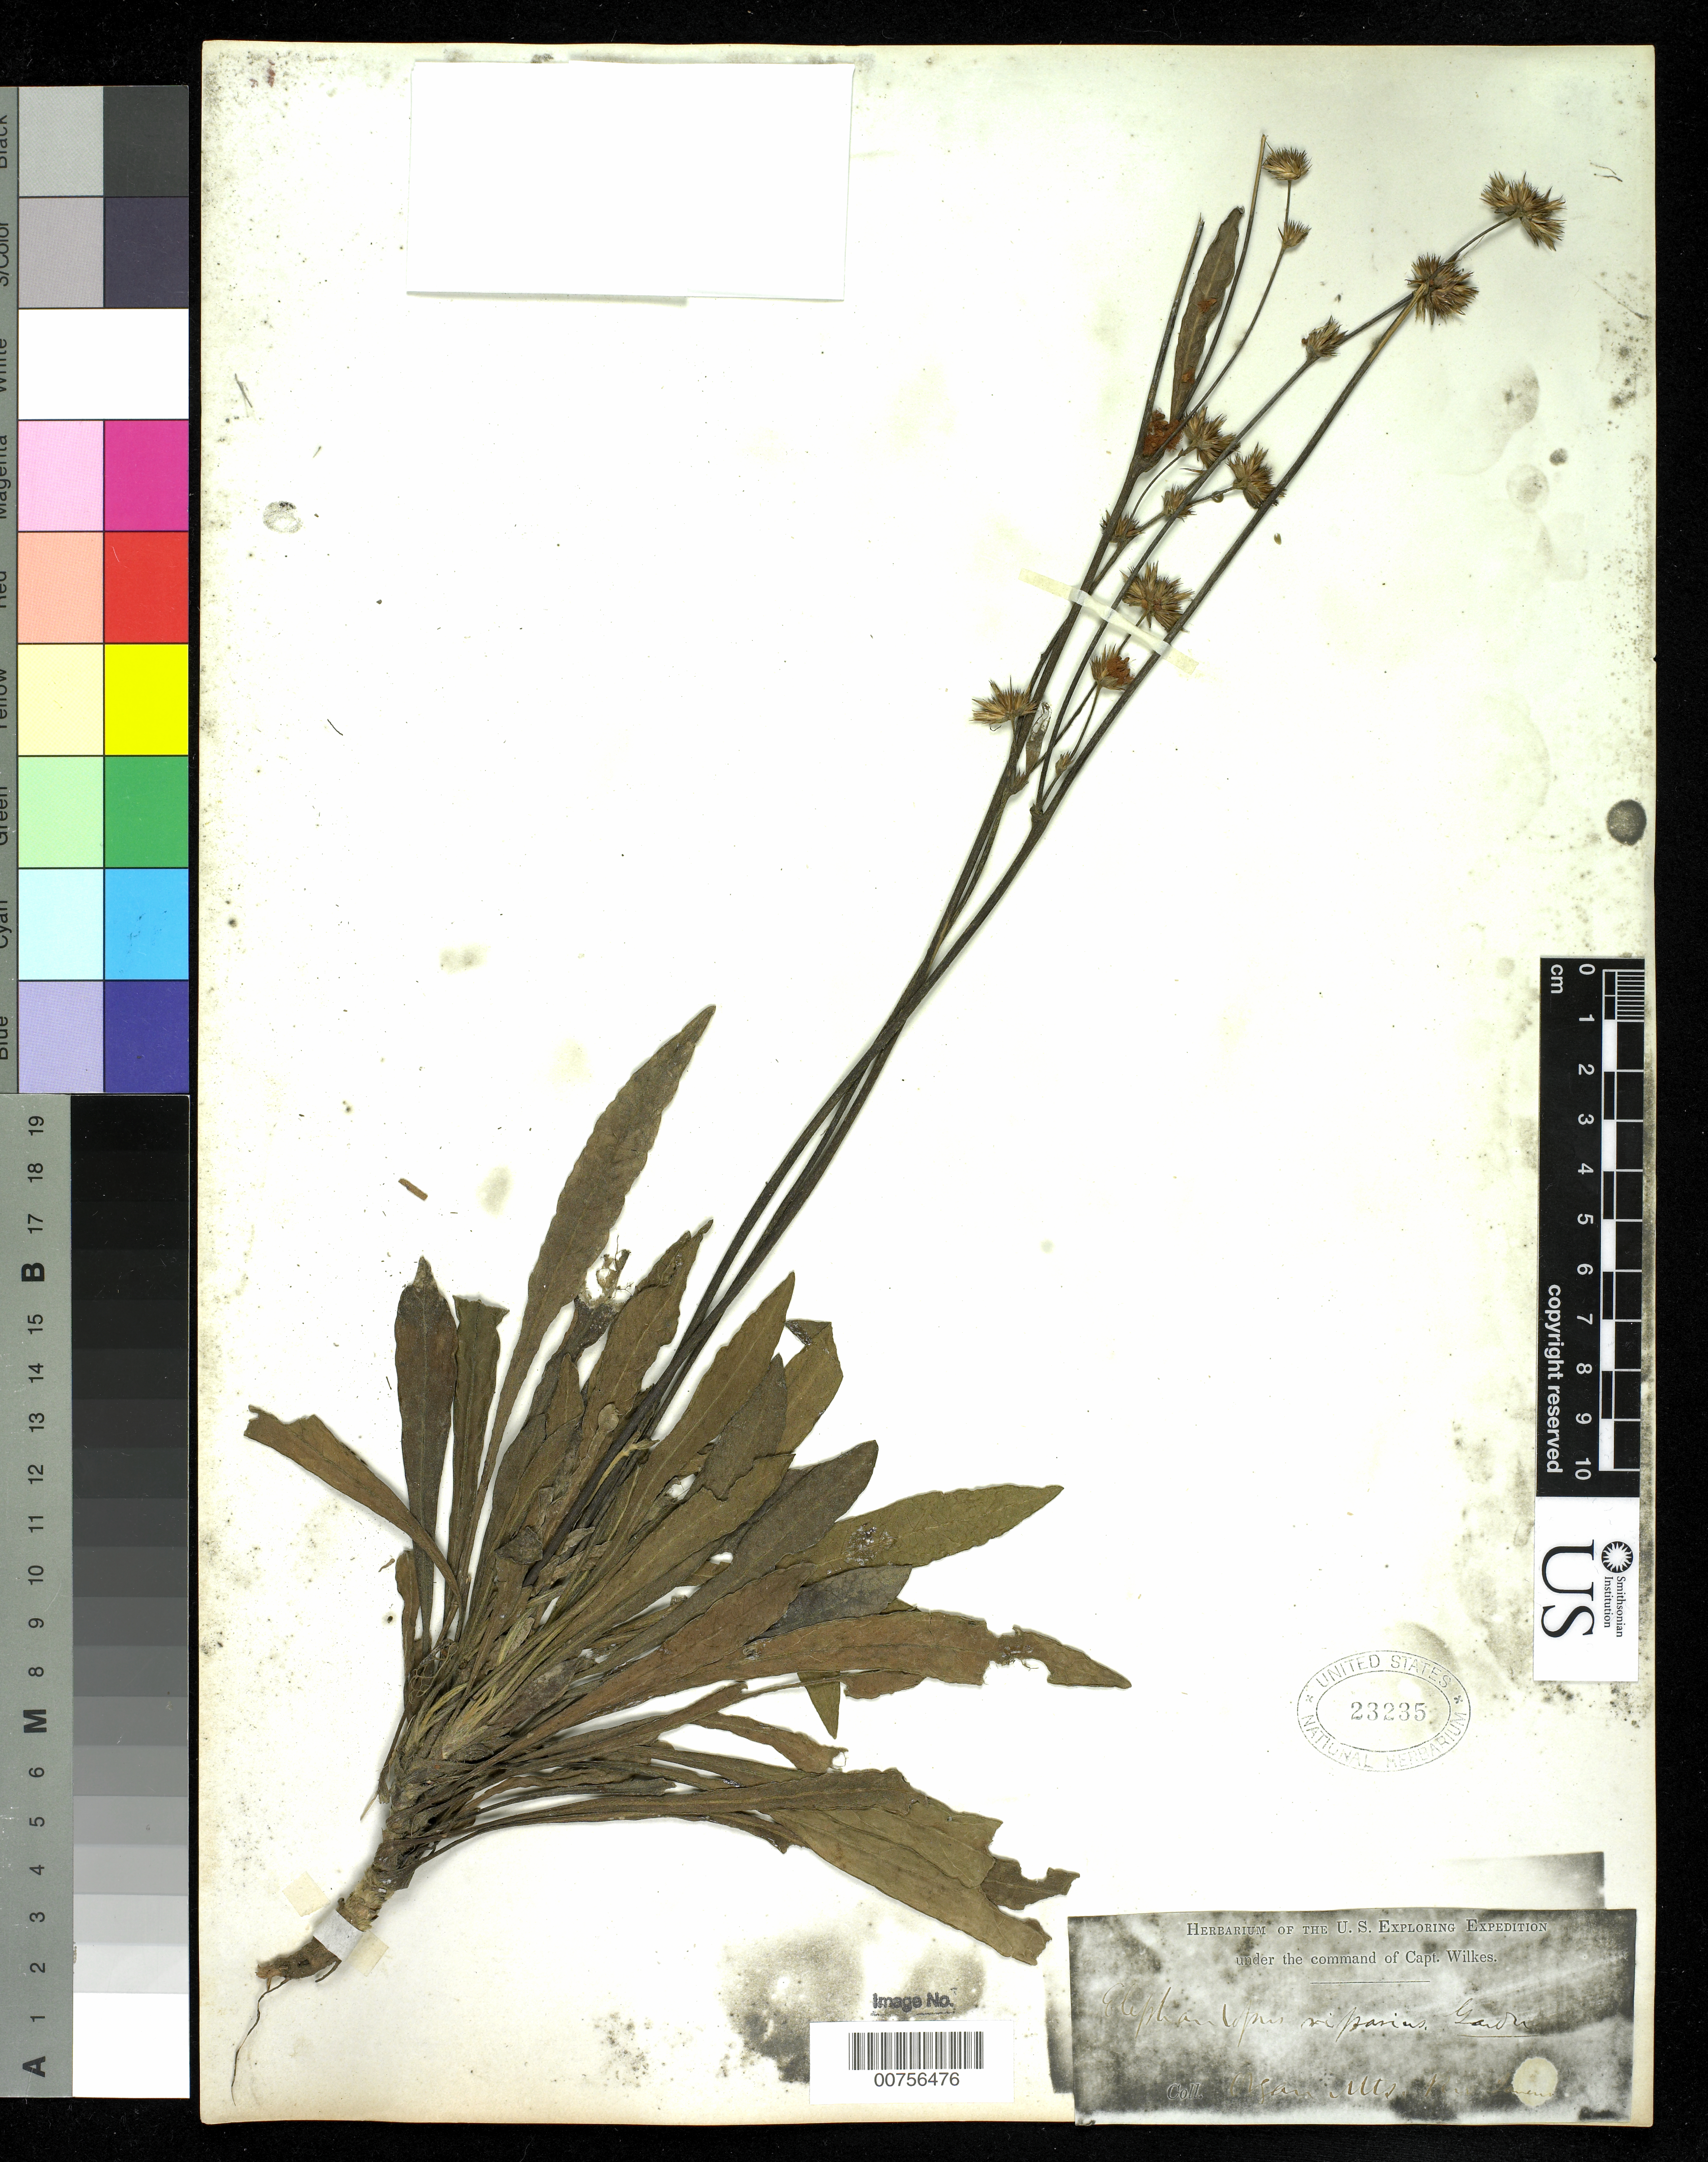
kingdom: Plantae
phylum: Tracheophyta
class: Magnoliopsida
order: Asterales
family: Asteraceae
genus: Elephantopus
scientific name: Elephantopus riparius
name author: Gardner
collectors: Wilkes Explor. Exped.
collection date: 1838/1842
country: Brazil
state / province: Rio de Janeiro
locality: Organ Mountains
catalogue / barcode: US 23235